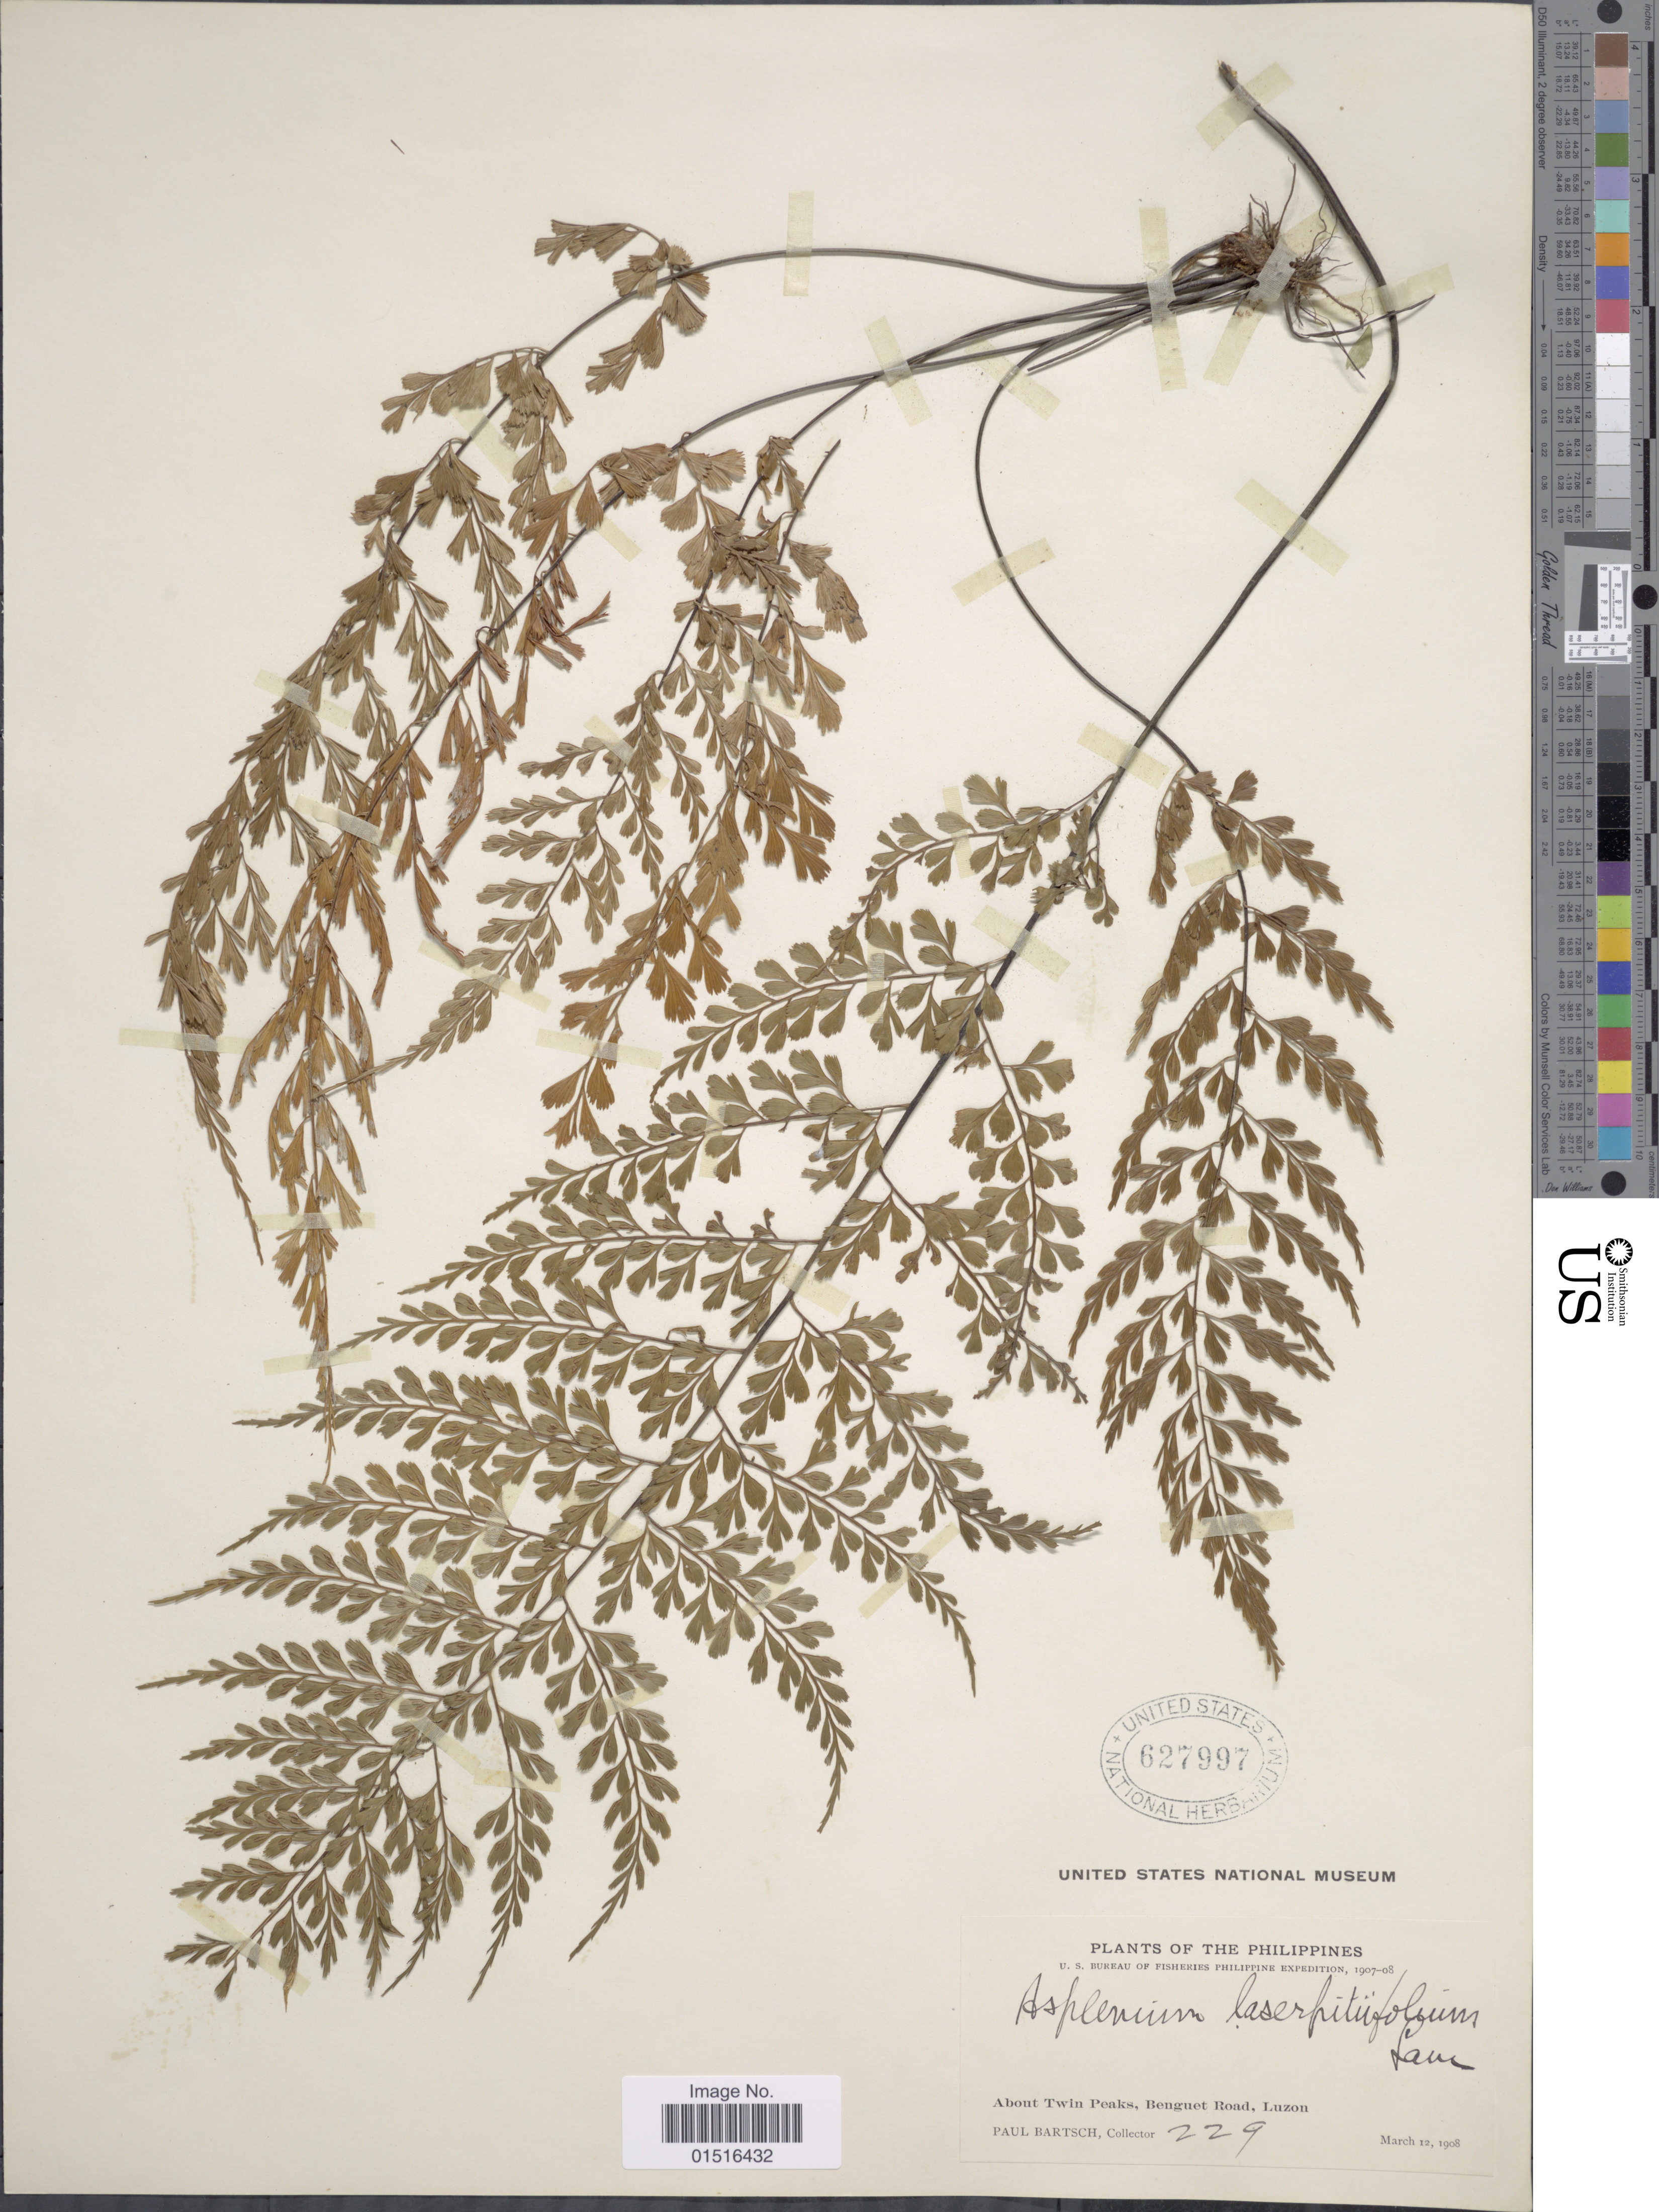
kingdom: Plantae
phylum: Tracheophyta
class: Polypodiopsida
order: Polypodiales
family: Aspleniaceae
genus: Asplenium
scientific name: Asplenium laserpitiifolium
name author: Lam.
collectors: P. Bartsch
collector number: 229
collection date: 1908-03-12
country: Philippines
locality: About Twin Peaks, Benguet Road, Luzon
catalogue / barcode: US 627997